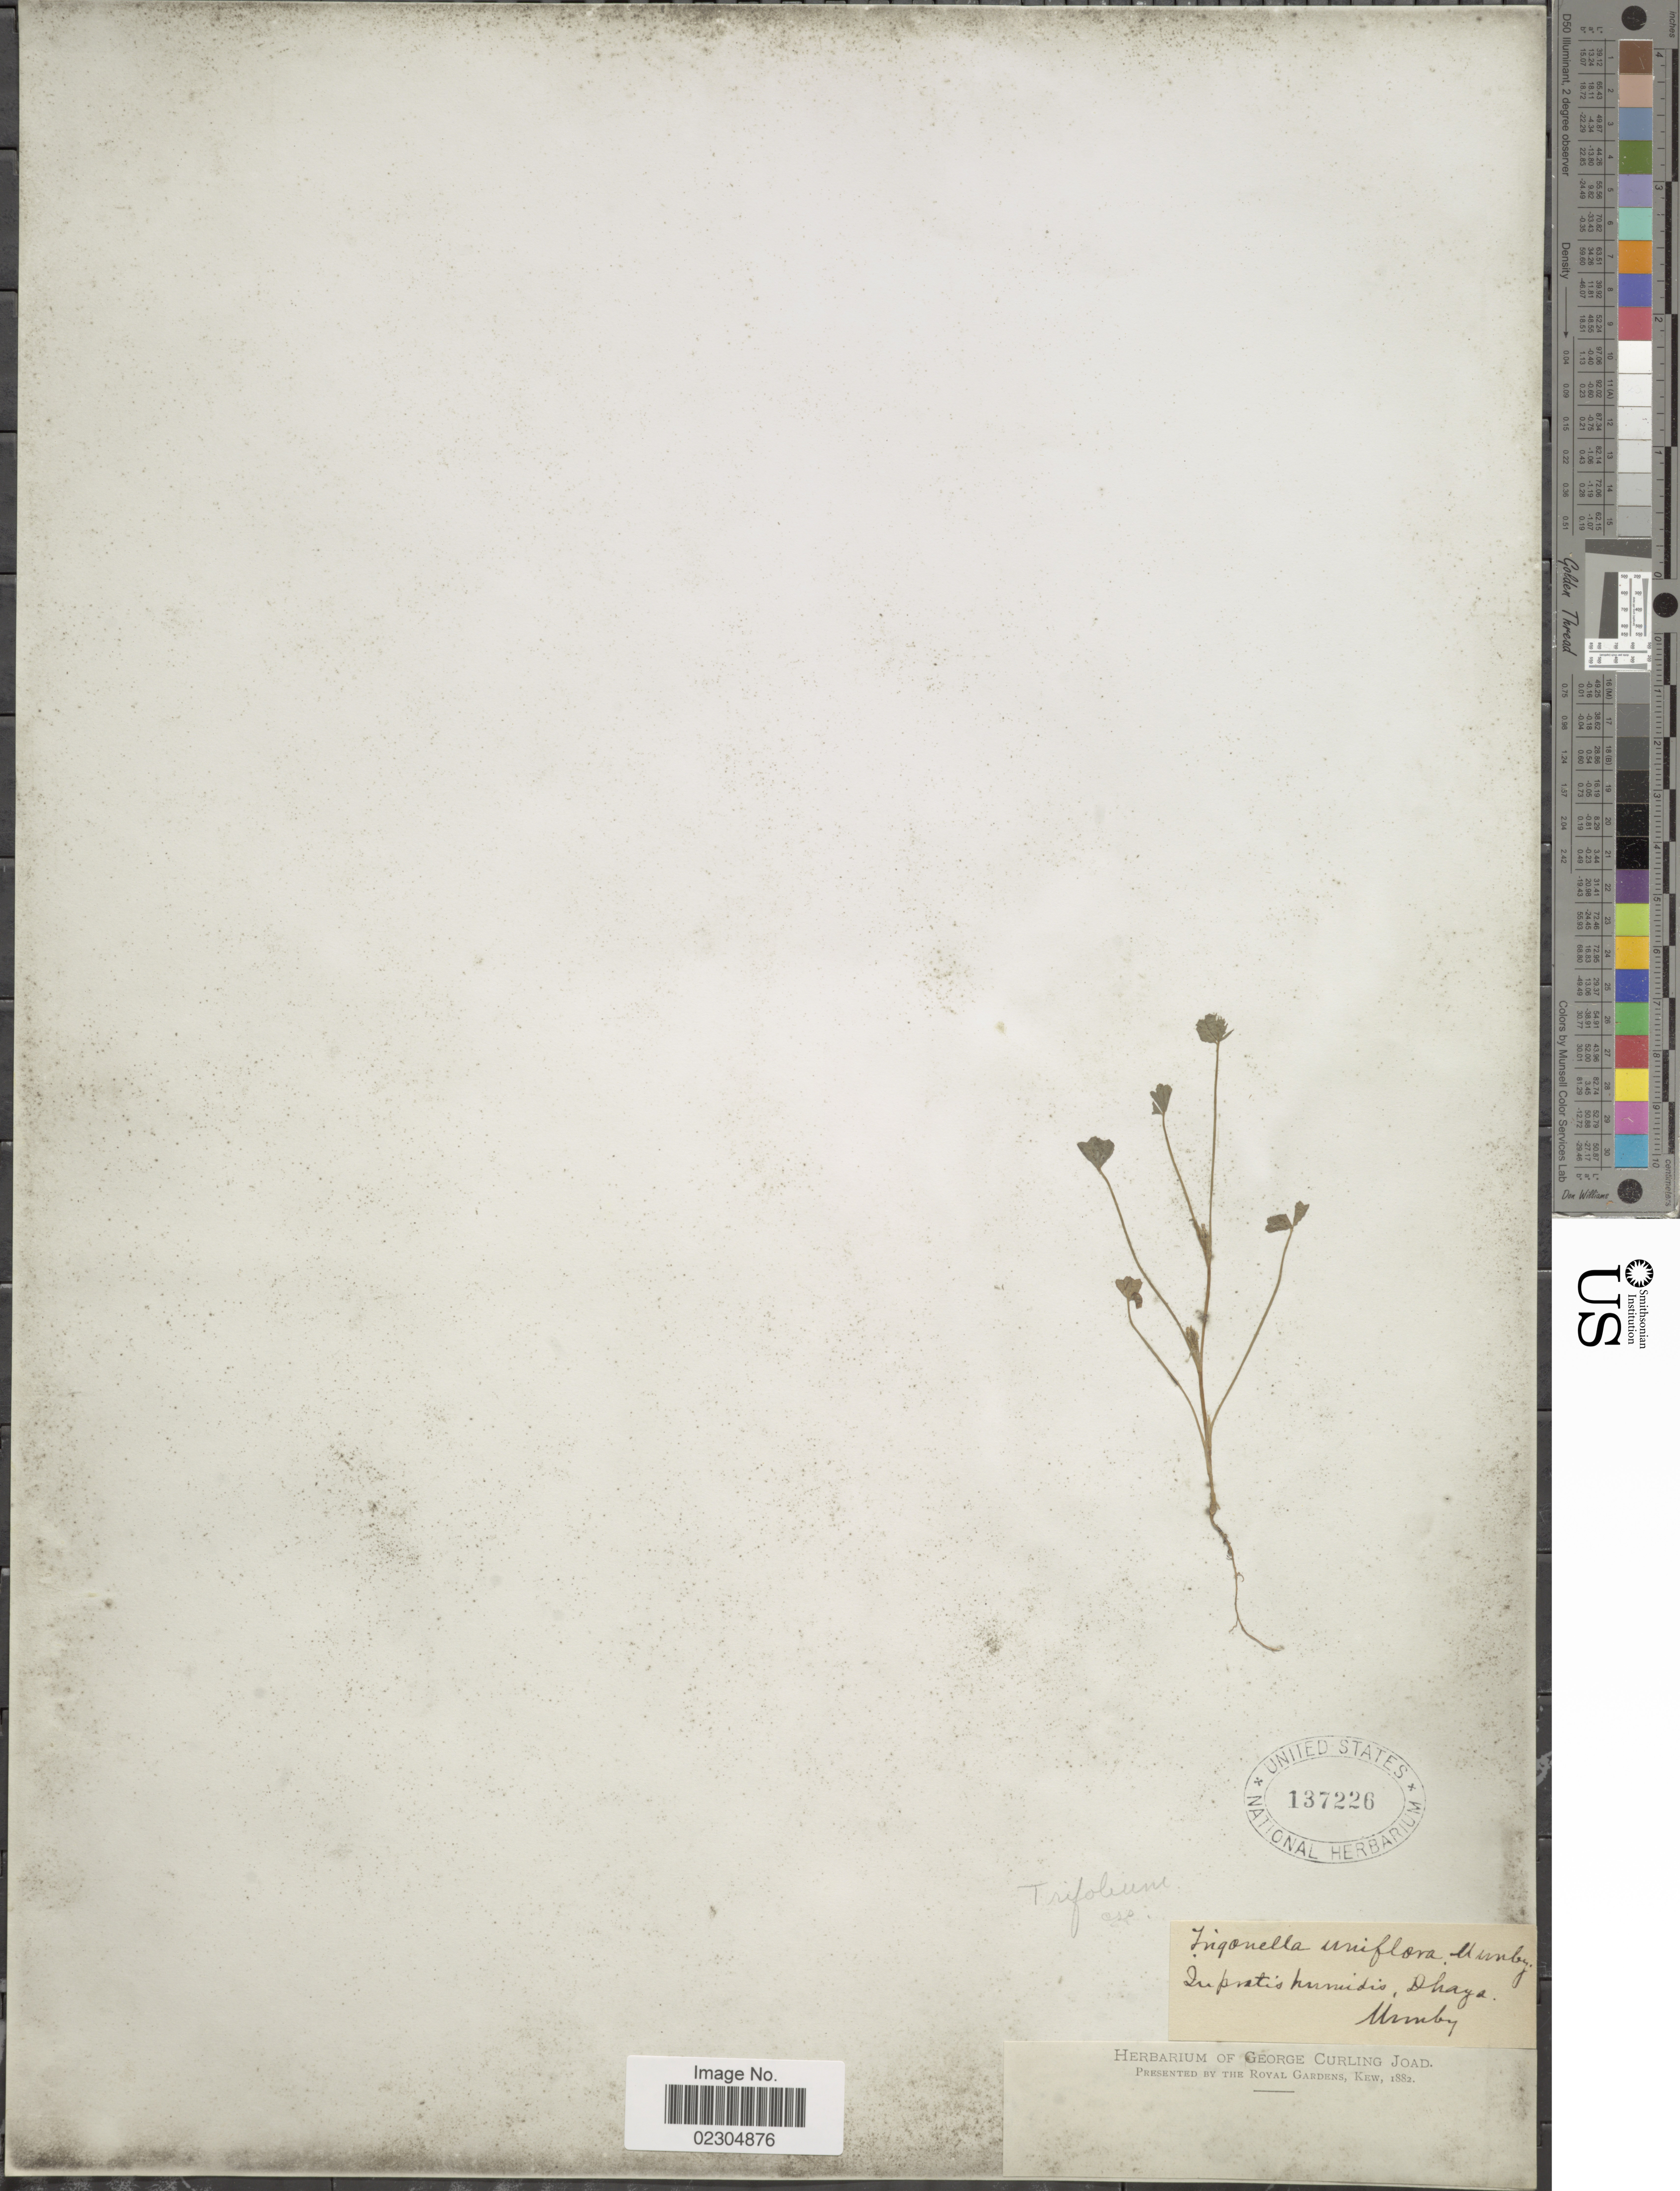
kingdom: Plantae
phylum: Tracheophyta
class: Magnoliopsida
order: Fabales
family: Fabaceae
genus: Trifolium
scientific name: Trifolium sp.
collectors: Munby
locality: Dhaya [interpreted]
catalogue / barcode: US 137226